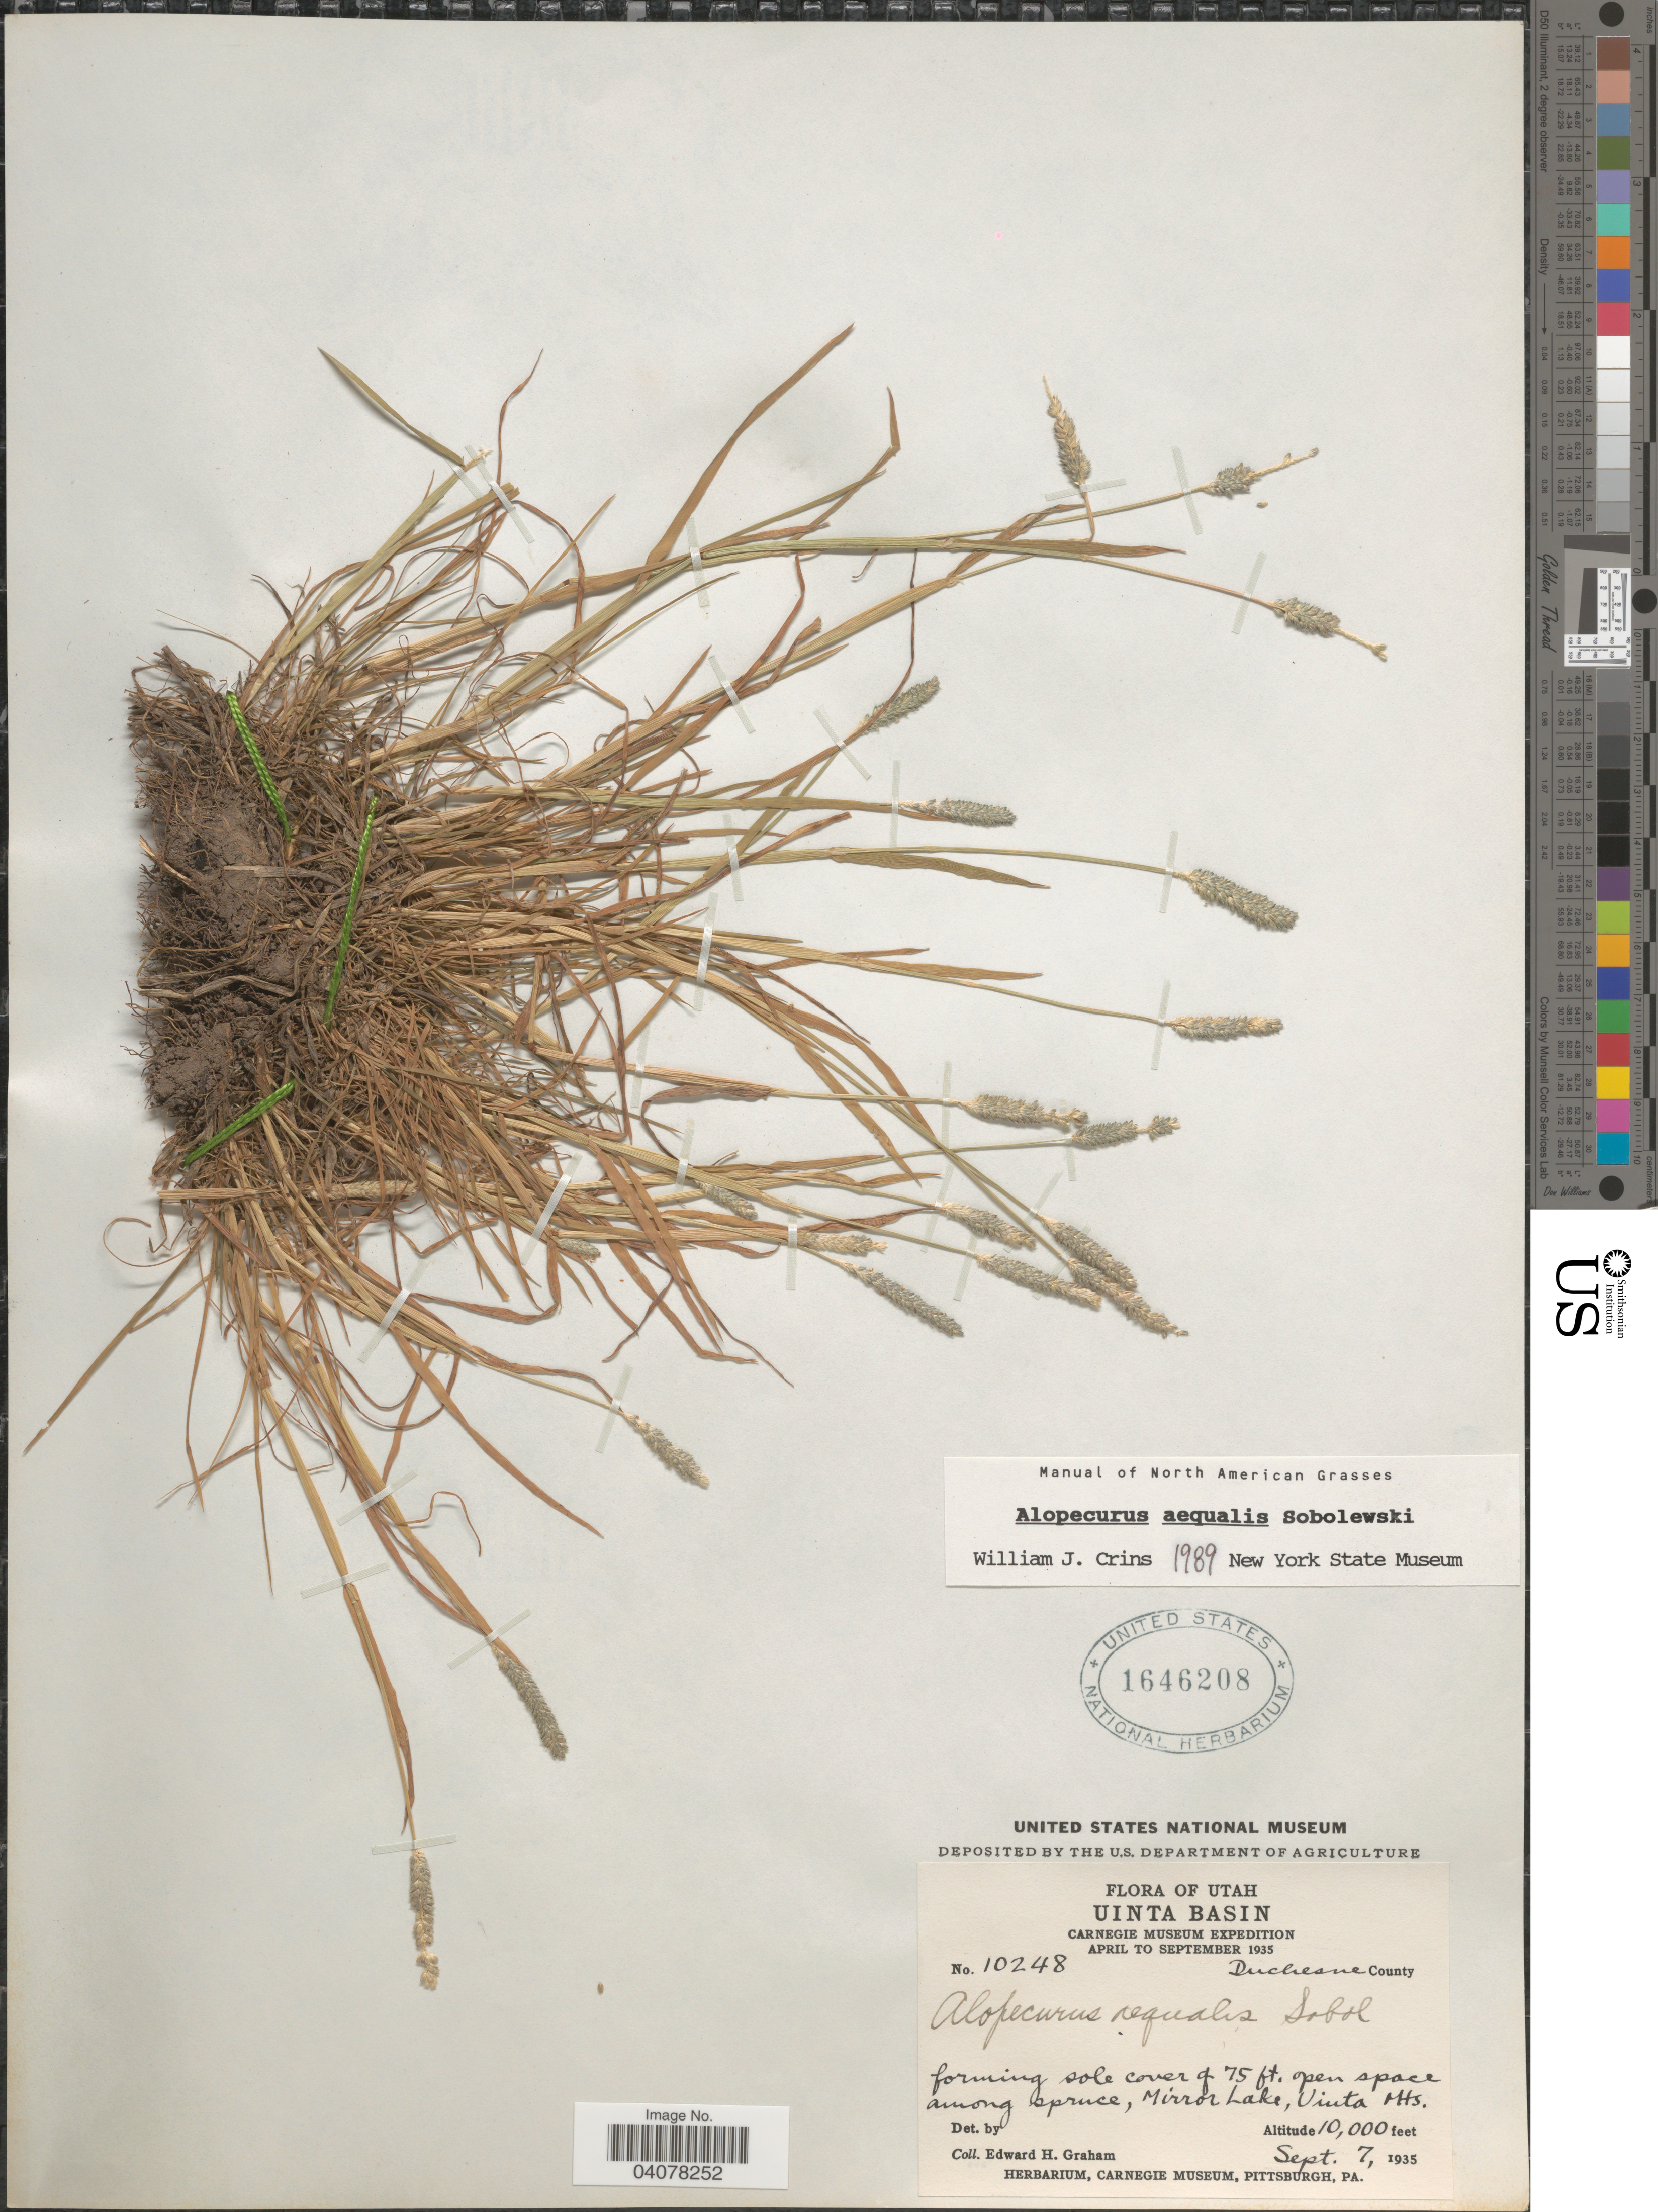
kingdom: Plantae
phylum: Tracheophyta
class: Liliopsida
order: Poales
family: Poaceae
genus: Alopecurus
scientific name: Alopecurus aequalis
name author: Sobol.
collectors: E. H. Graham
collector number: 10248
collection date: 1935-09-07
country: United States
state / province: Utah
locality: Uinta Basin. Carnegie Museum Expedition April to September 1935. Duchesne County. Mirror Lake, Uinta Mts.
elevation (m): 3048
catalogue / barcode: US 1646208